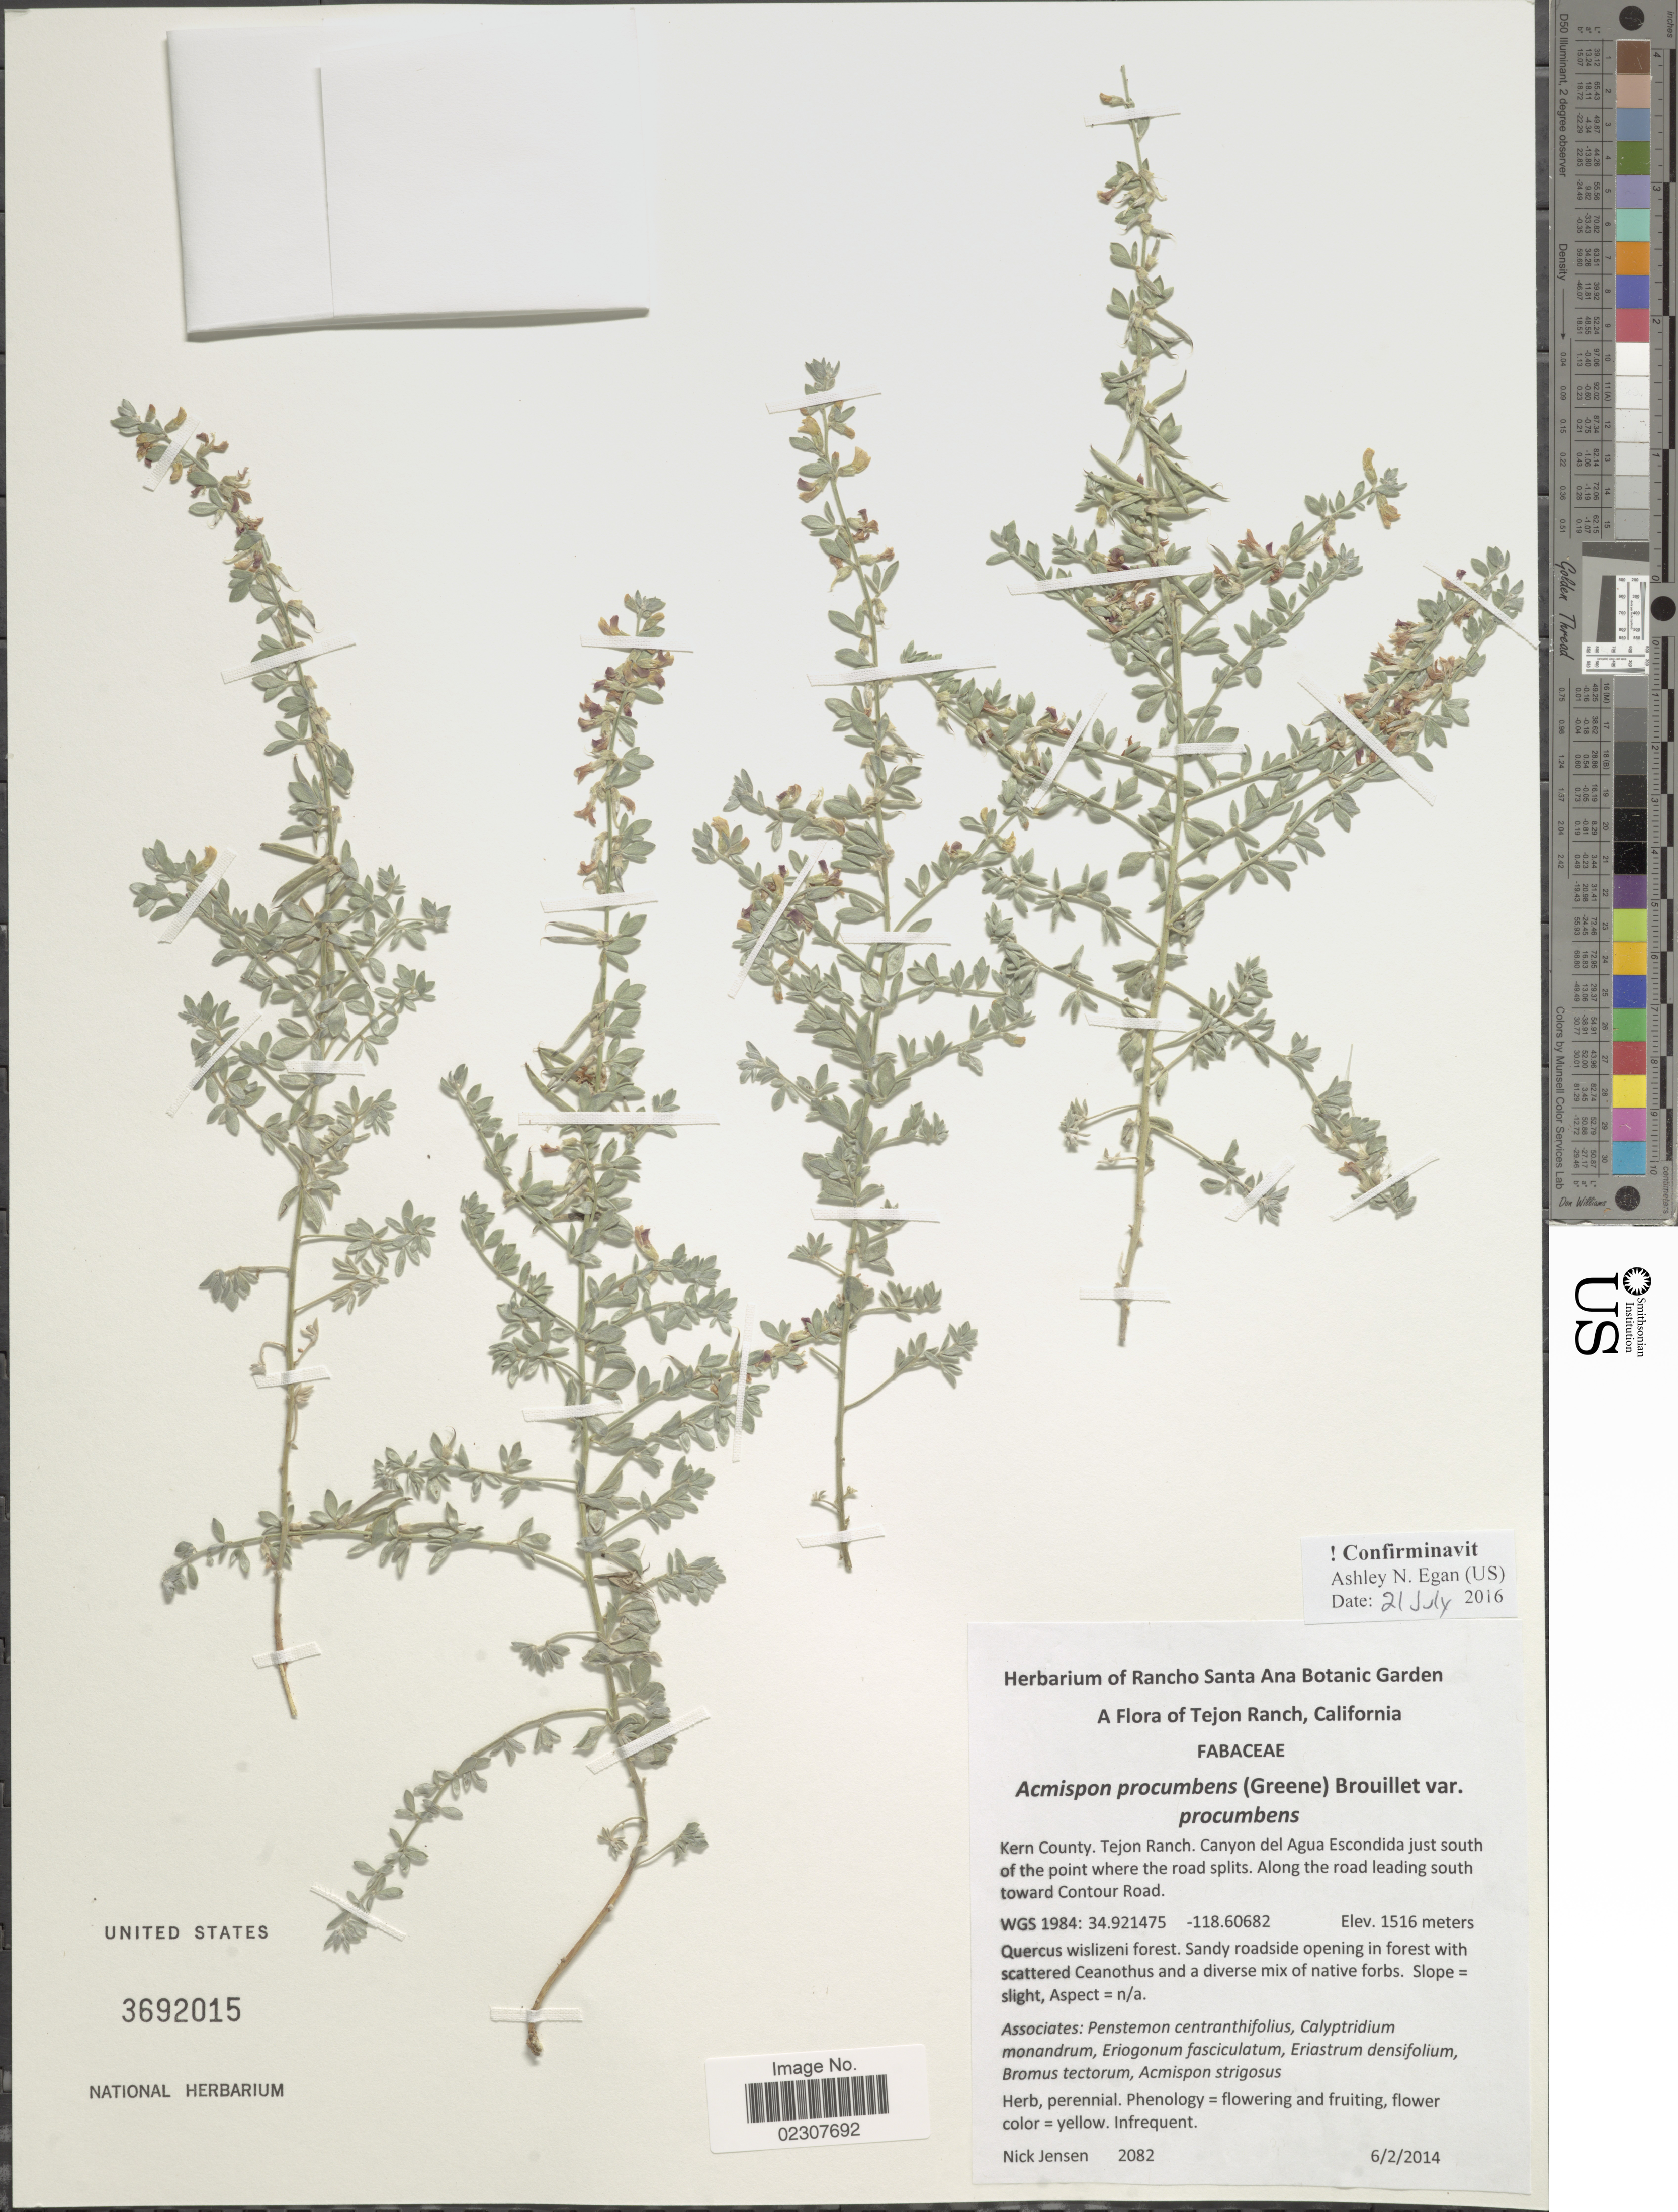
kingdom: Plantae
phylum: Tracheophyta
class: Magnoliopsida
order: Fabales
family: Fabaceae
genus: Acmispon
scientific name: Acmispon procumbens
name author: (Greene) Brouillet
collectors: N. Jensen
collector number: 2082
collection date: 2014-06-02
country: United States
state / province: California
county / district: Kern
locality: Tejon Ranch, Kern County. Tejon Ranch. Cayon del Agua Escondida just south of the point where the road splits. Along the road leading south toward Contour Road, WGS 1984: 34.921475 -118.60682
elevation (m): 1516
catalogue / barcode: US 3692015